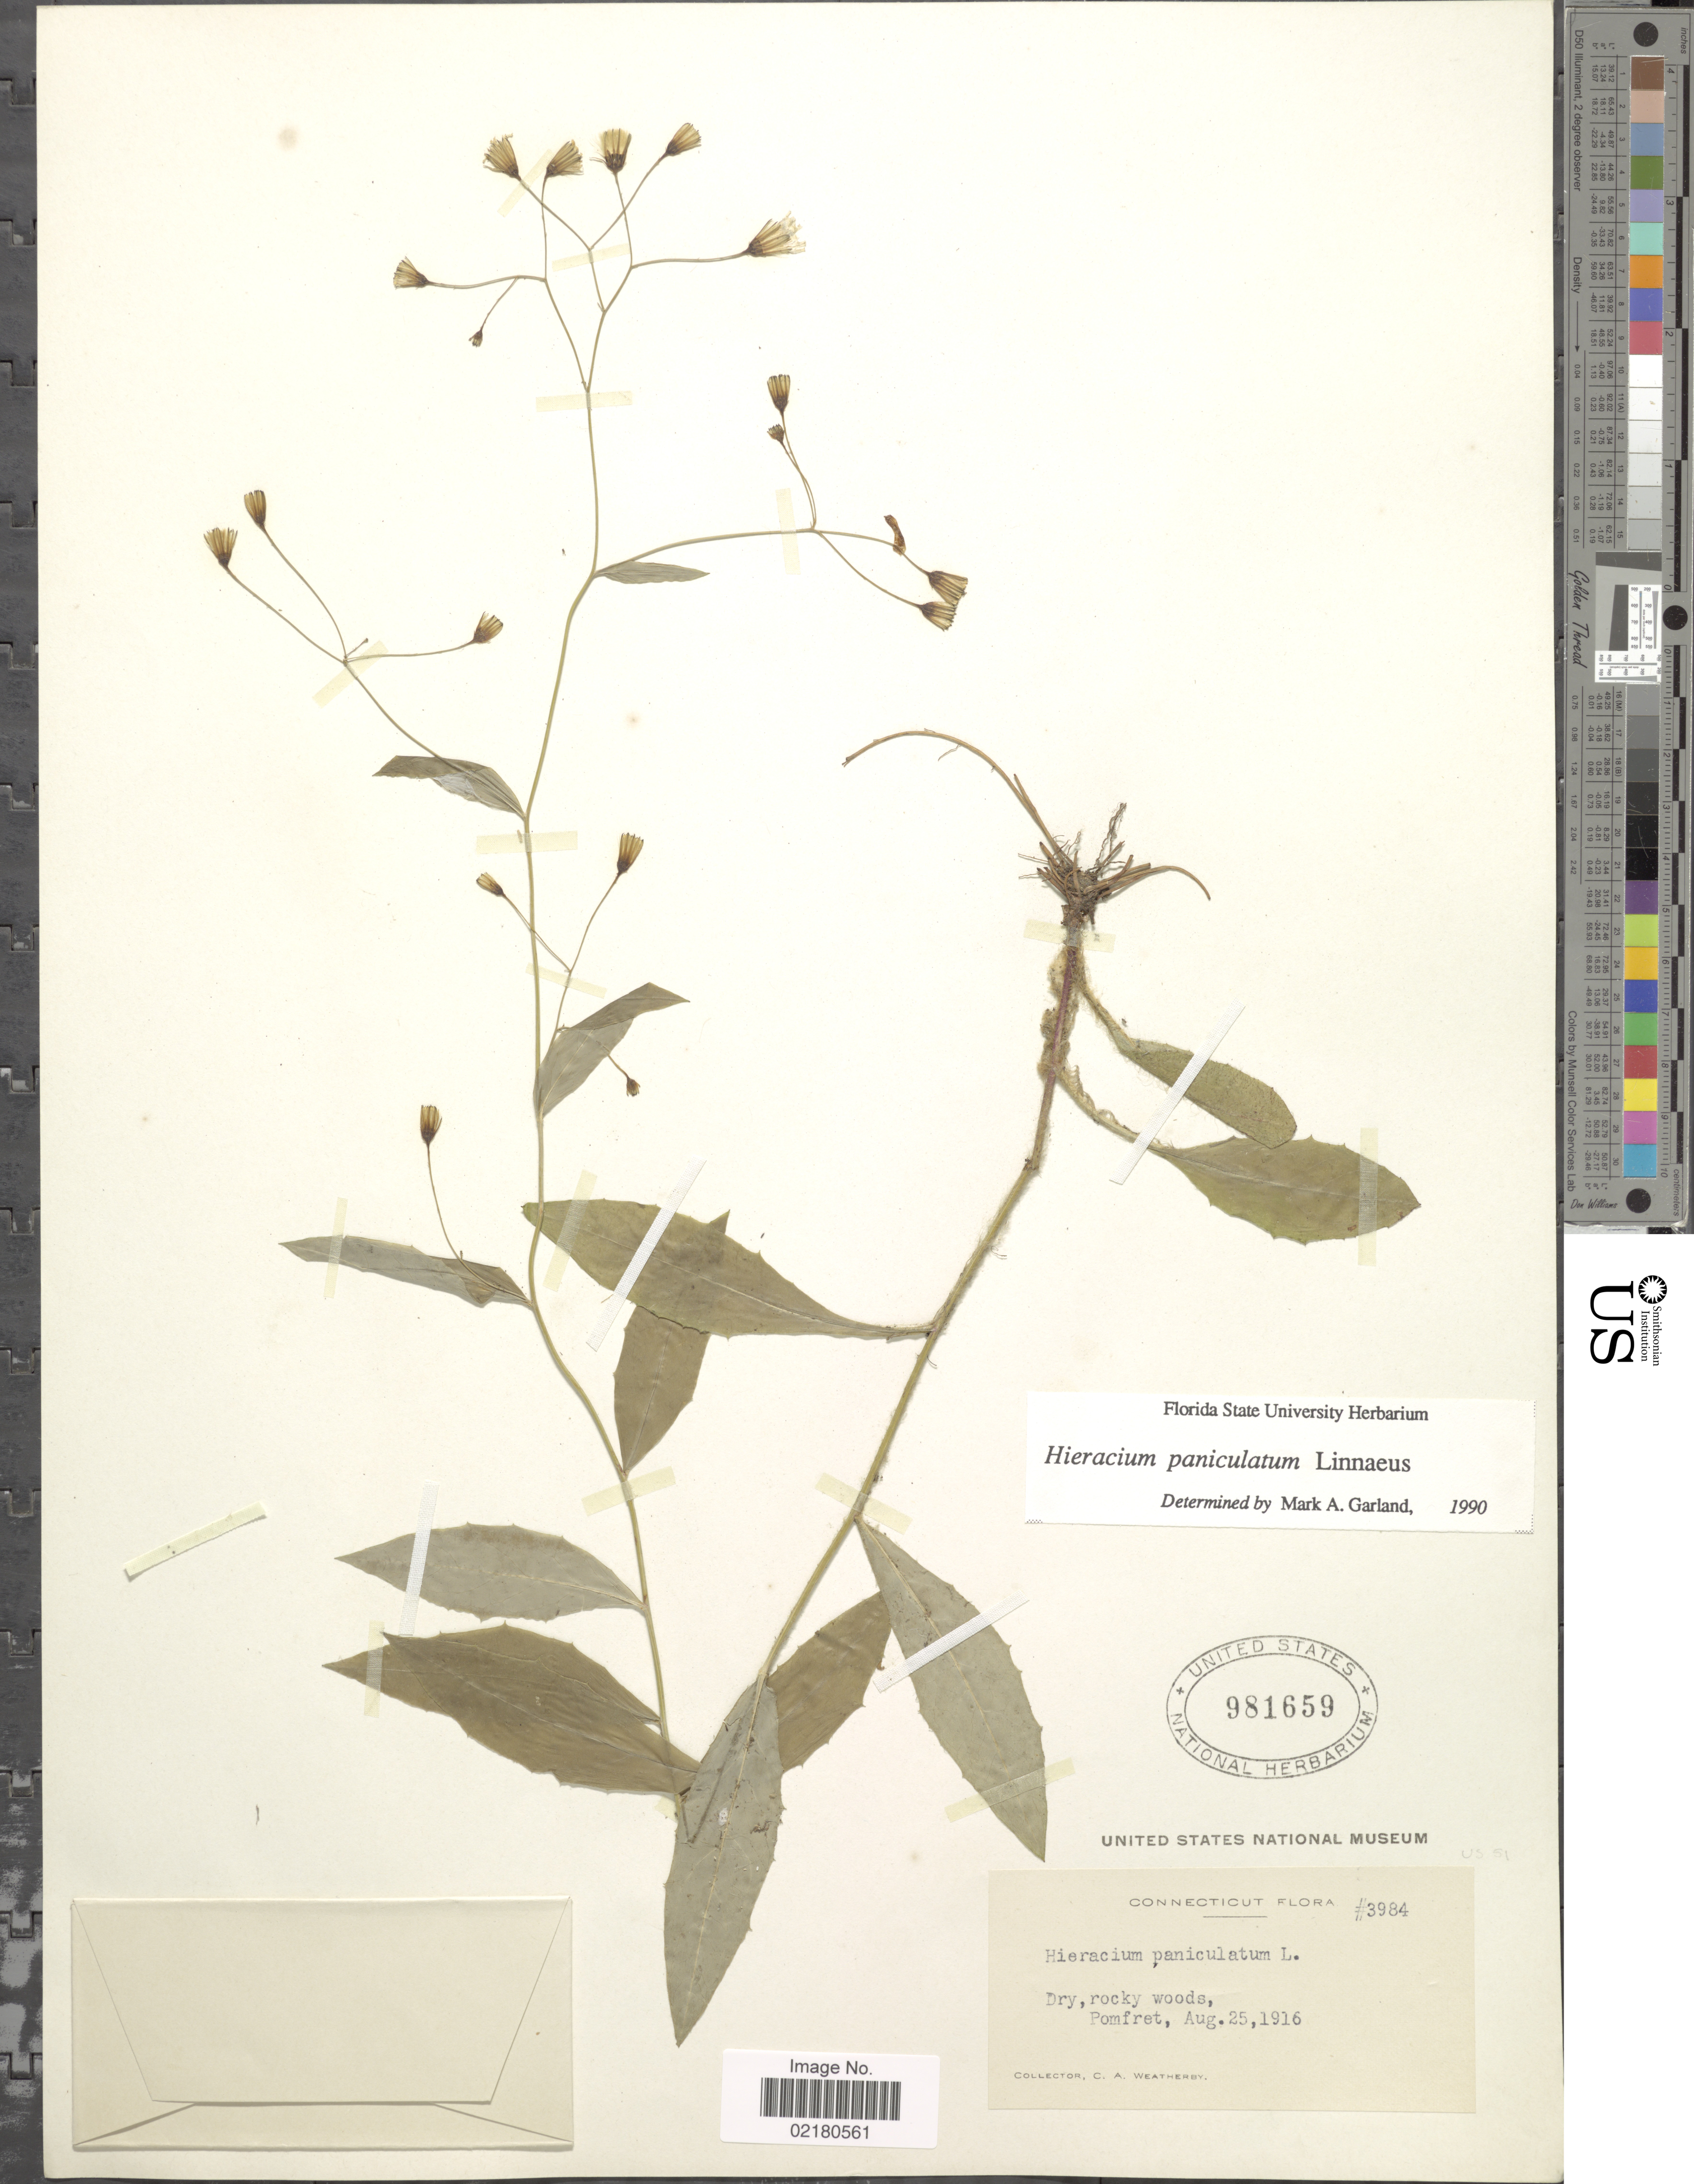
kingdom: Plantae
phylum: Tracheophyta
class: Magnoliopsida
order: Asterales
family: Asteraceae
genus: Hieracium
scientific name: Hieracium paniculatum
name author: L.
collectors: C. A. Weatherby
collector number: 3984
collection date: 1916-08-25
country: United States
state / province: Connecticut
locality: Pomfret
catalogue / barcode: US 981659